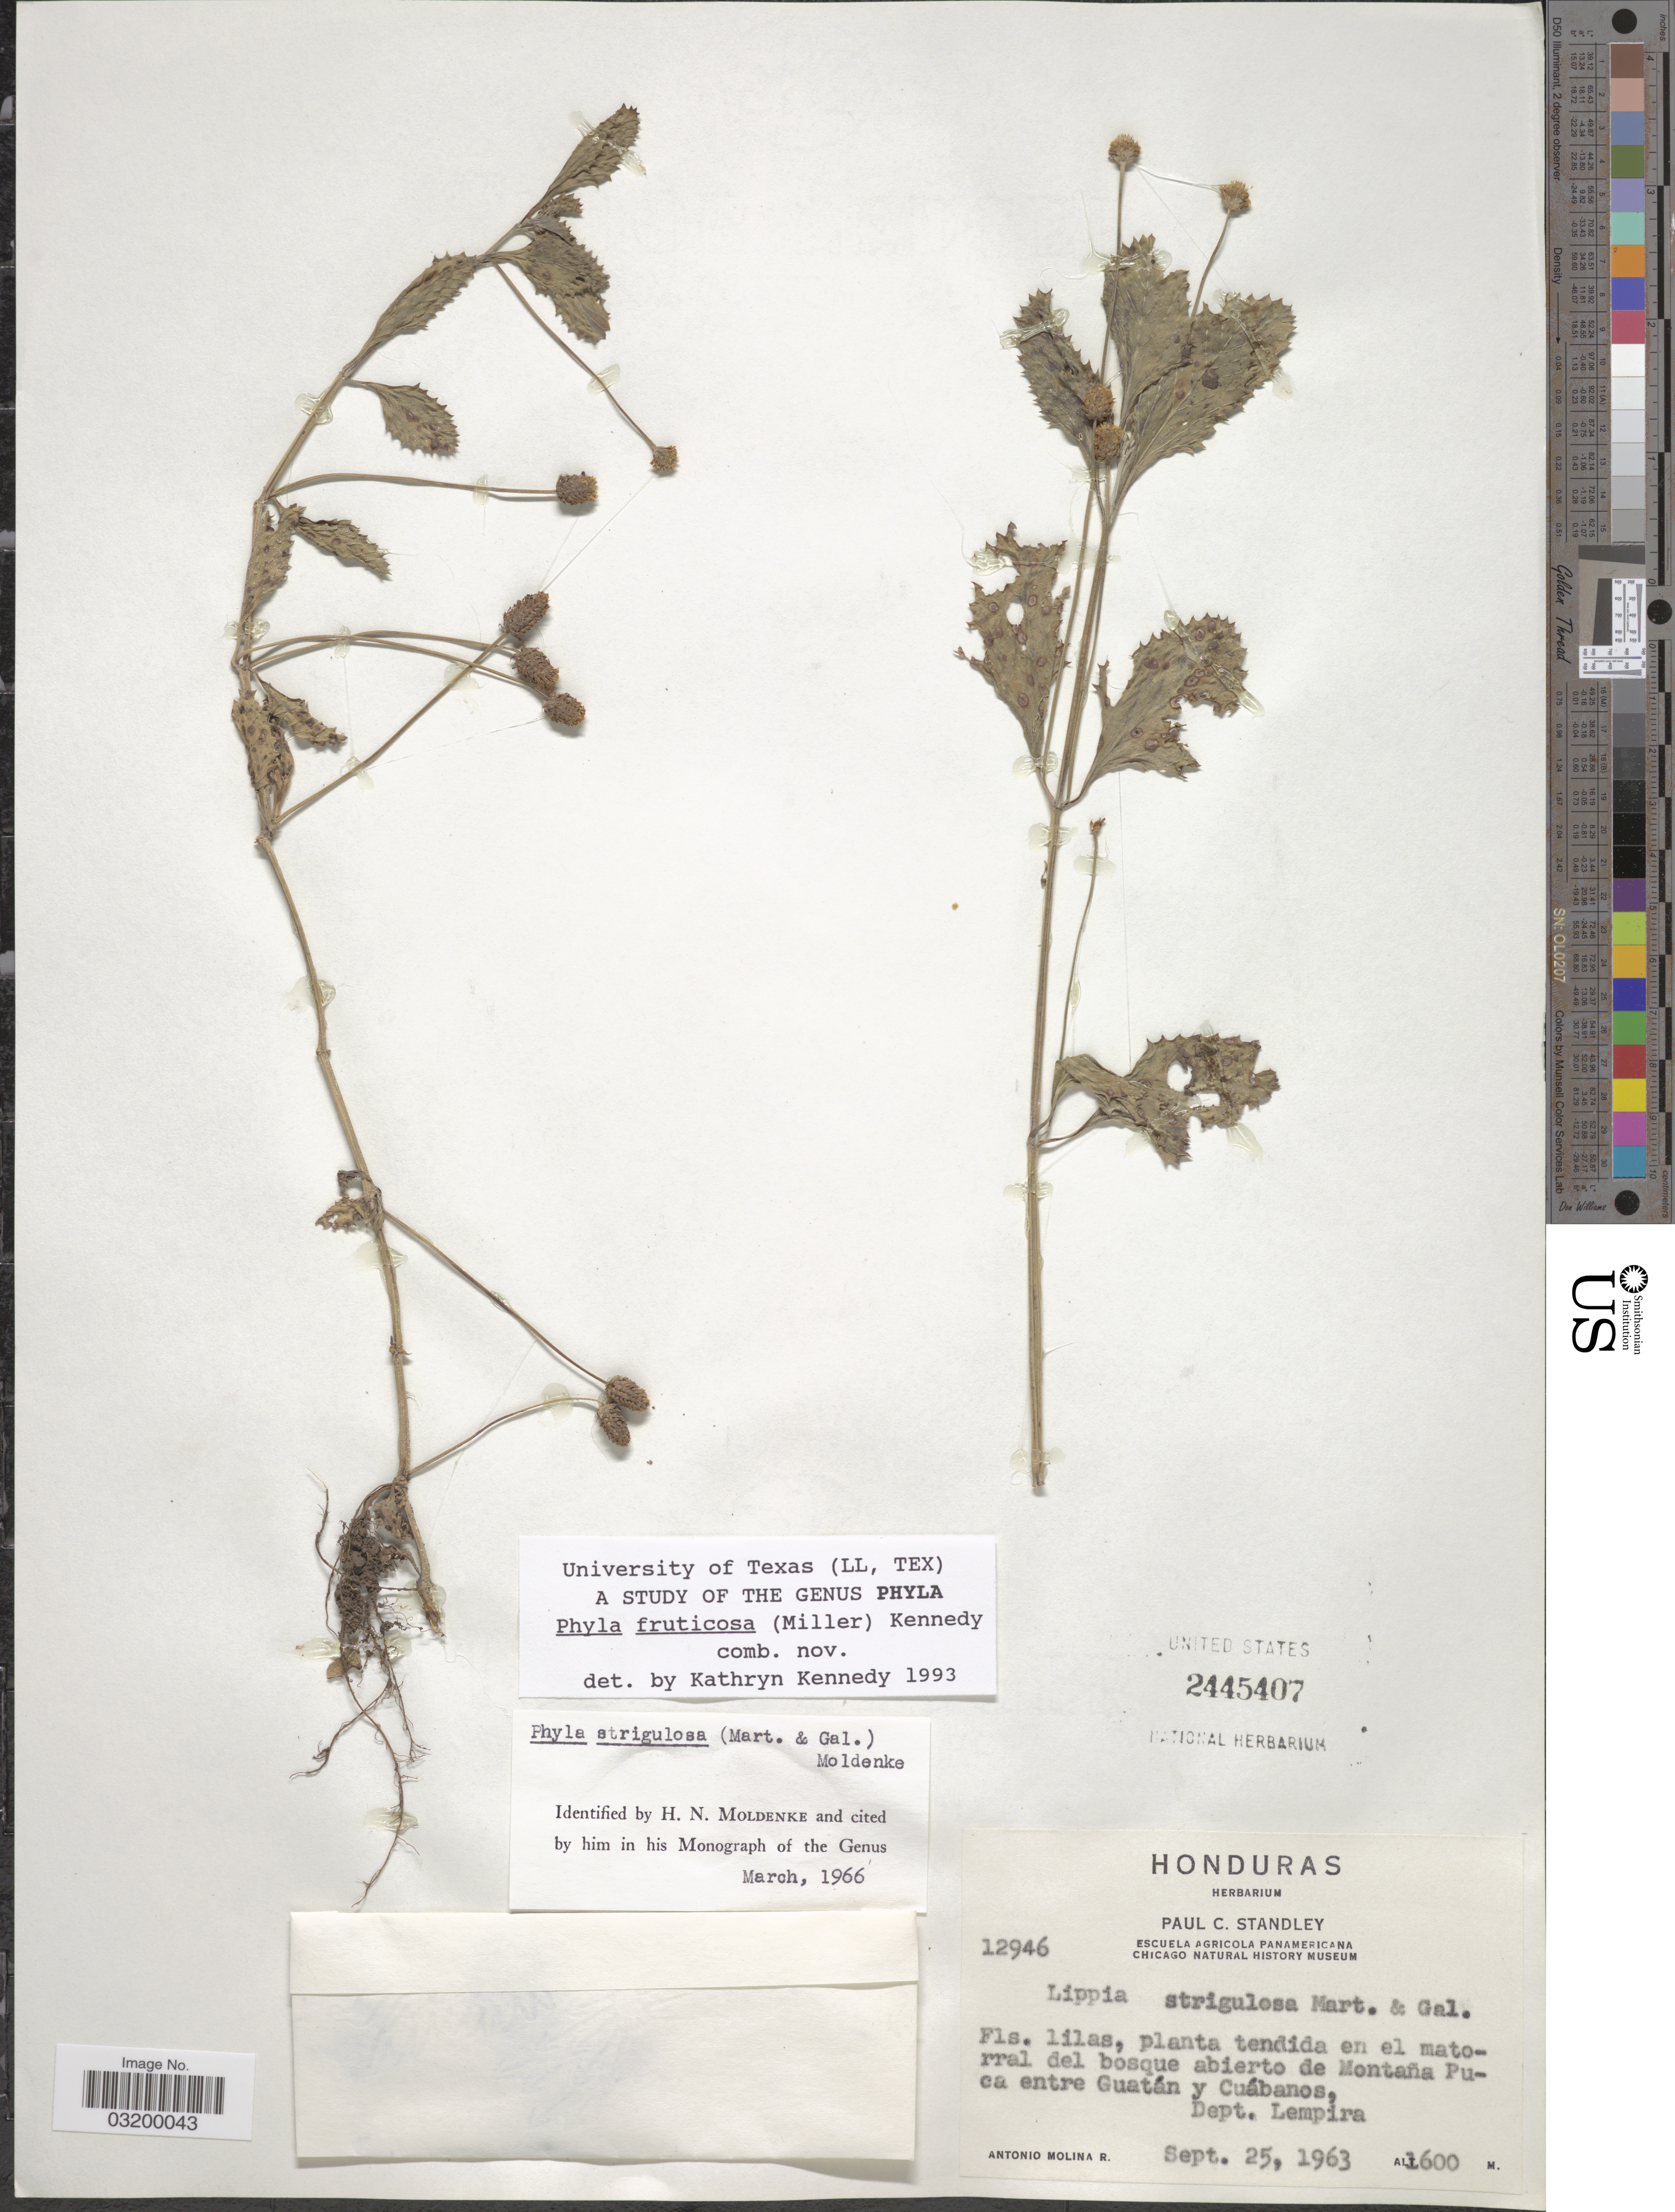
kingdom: Plantae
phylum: Tracheophyta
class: Magnoliopsida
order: Lamiales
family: Verbenaceae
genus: Phyla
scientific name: Phyla nodiflora var. reptans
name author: (Kunth) Moldenke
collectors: A. Molina R.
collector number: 12946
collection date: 1963-09-25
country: Honduras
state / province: Lempira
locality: En el matorral del bosque abierto de Montaña Puca entre Guatán y Cuábanos, Dept. Lempira.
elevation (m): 1600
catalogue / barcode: US 2445407